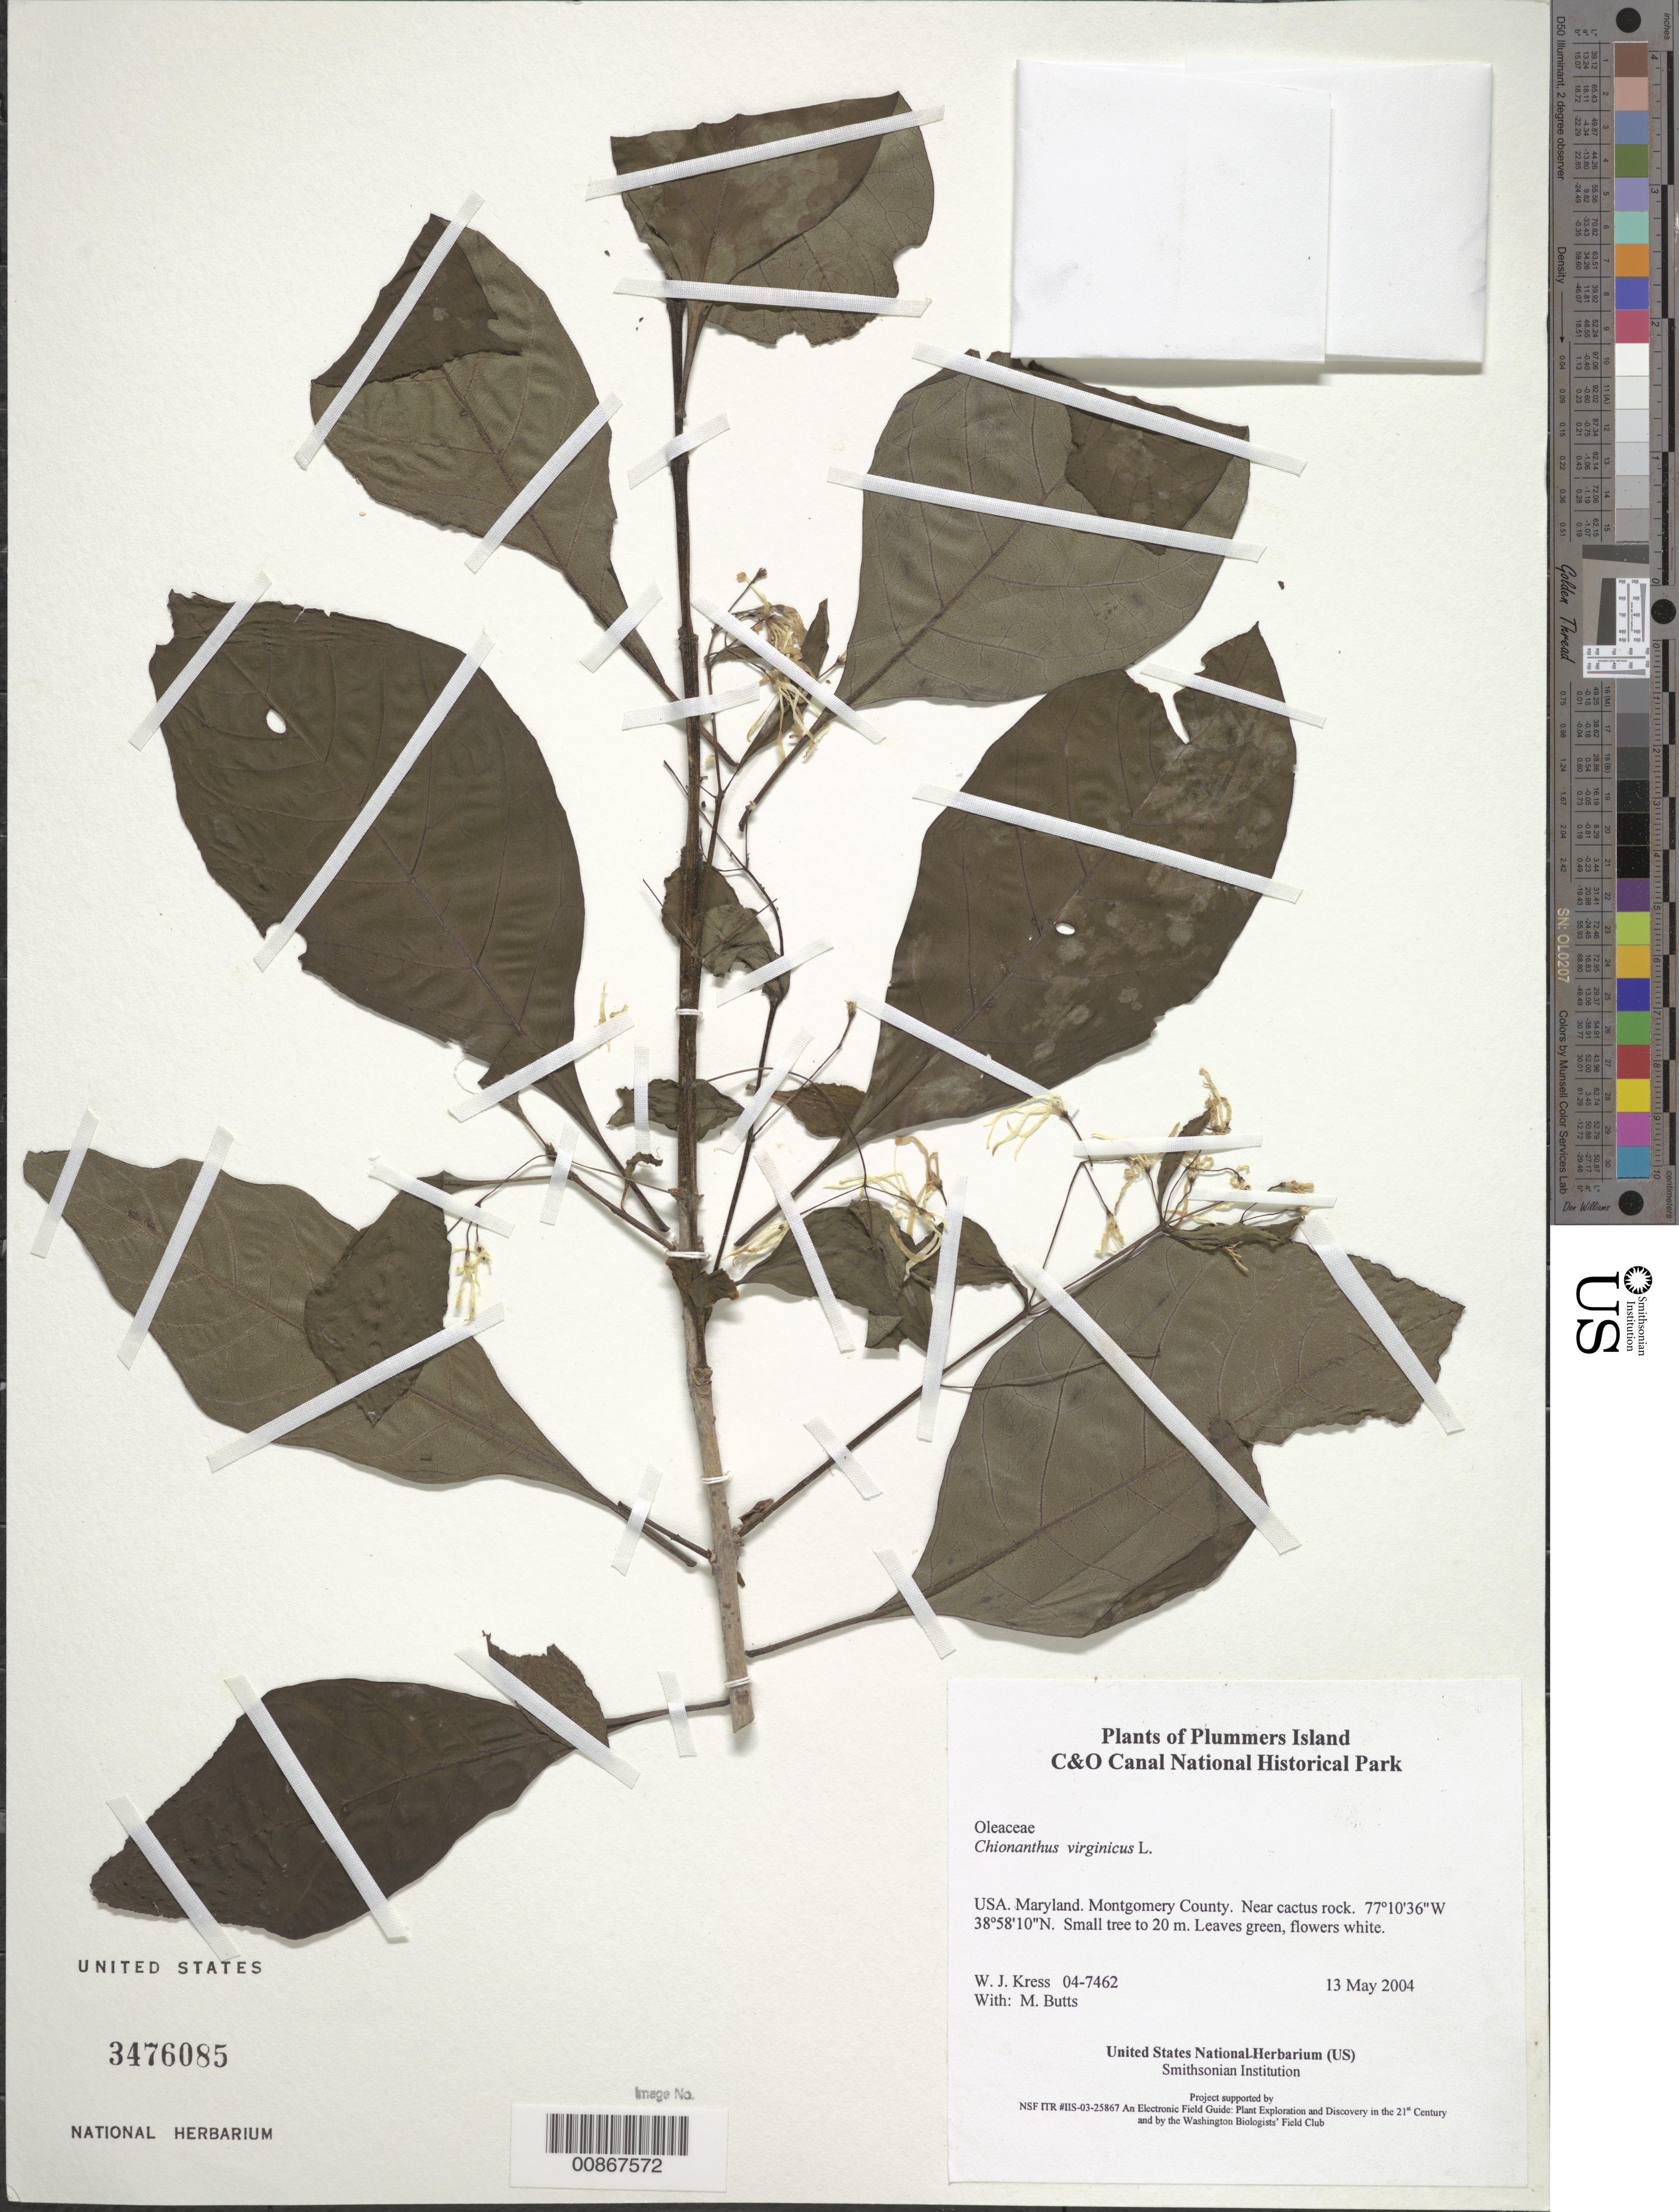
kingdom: Plantae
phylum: Tracheophyta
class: Magnoliopsida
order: Lamiales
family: Oleaceae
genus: Chionanthus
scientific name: Chionanthus virginicus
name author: L.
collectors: W. J. Kress & M. B. Butts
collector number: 04-7462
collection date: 2004-05-13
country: United States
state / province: Maryland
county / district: Montgomery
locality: Chesapeake and Ohio Canal National Historical Park, Plummers Island, near cactus rock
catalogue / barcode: US 3476085